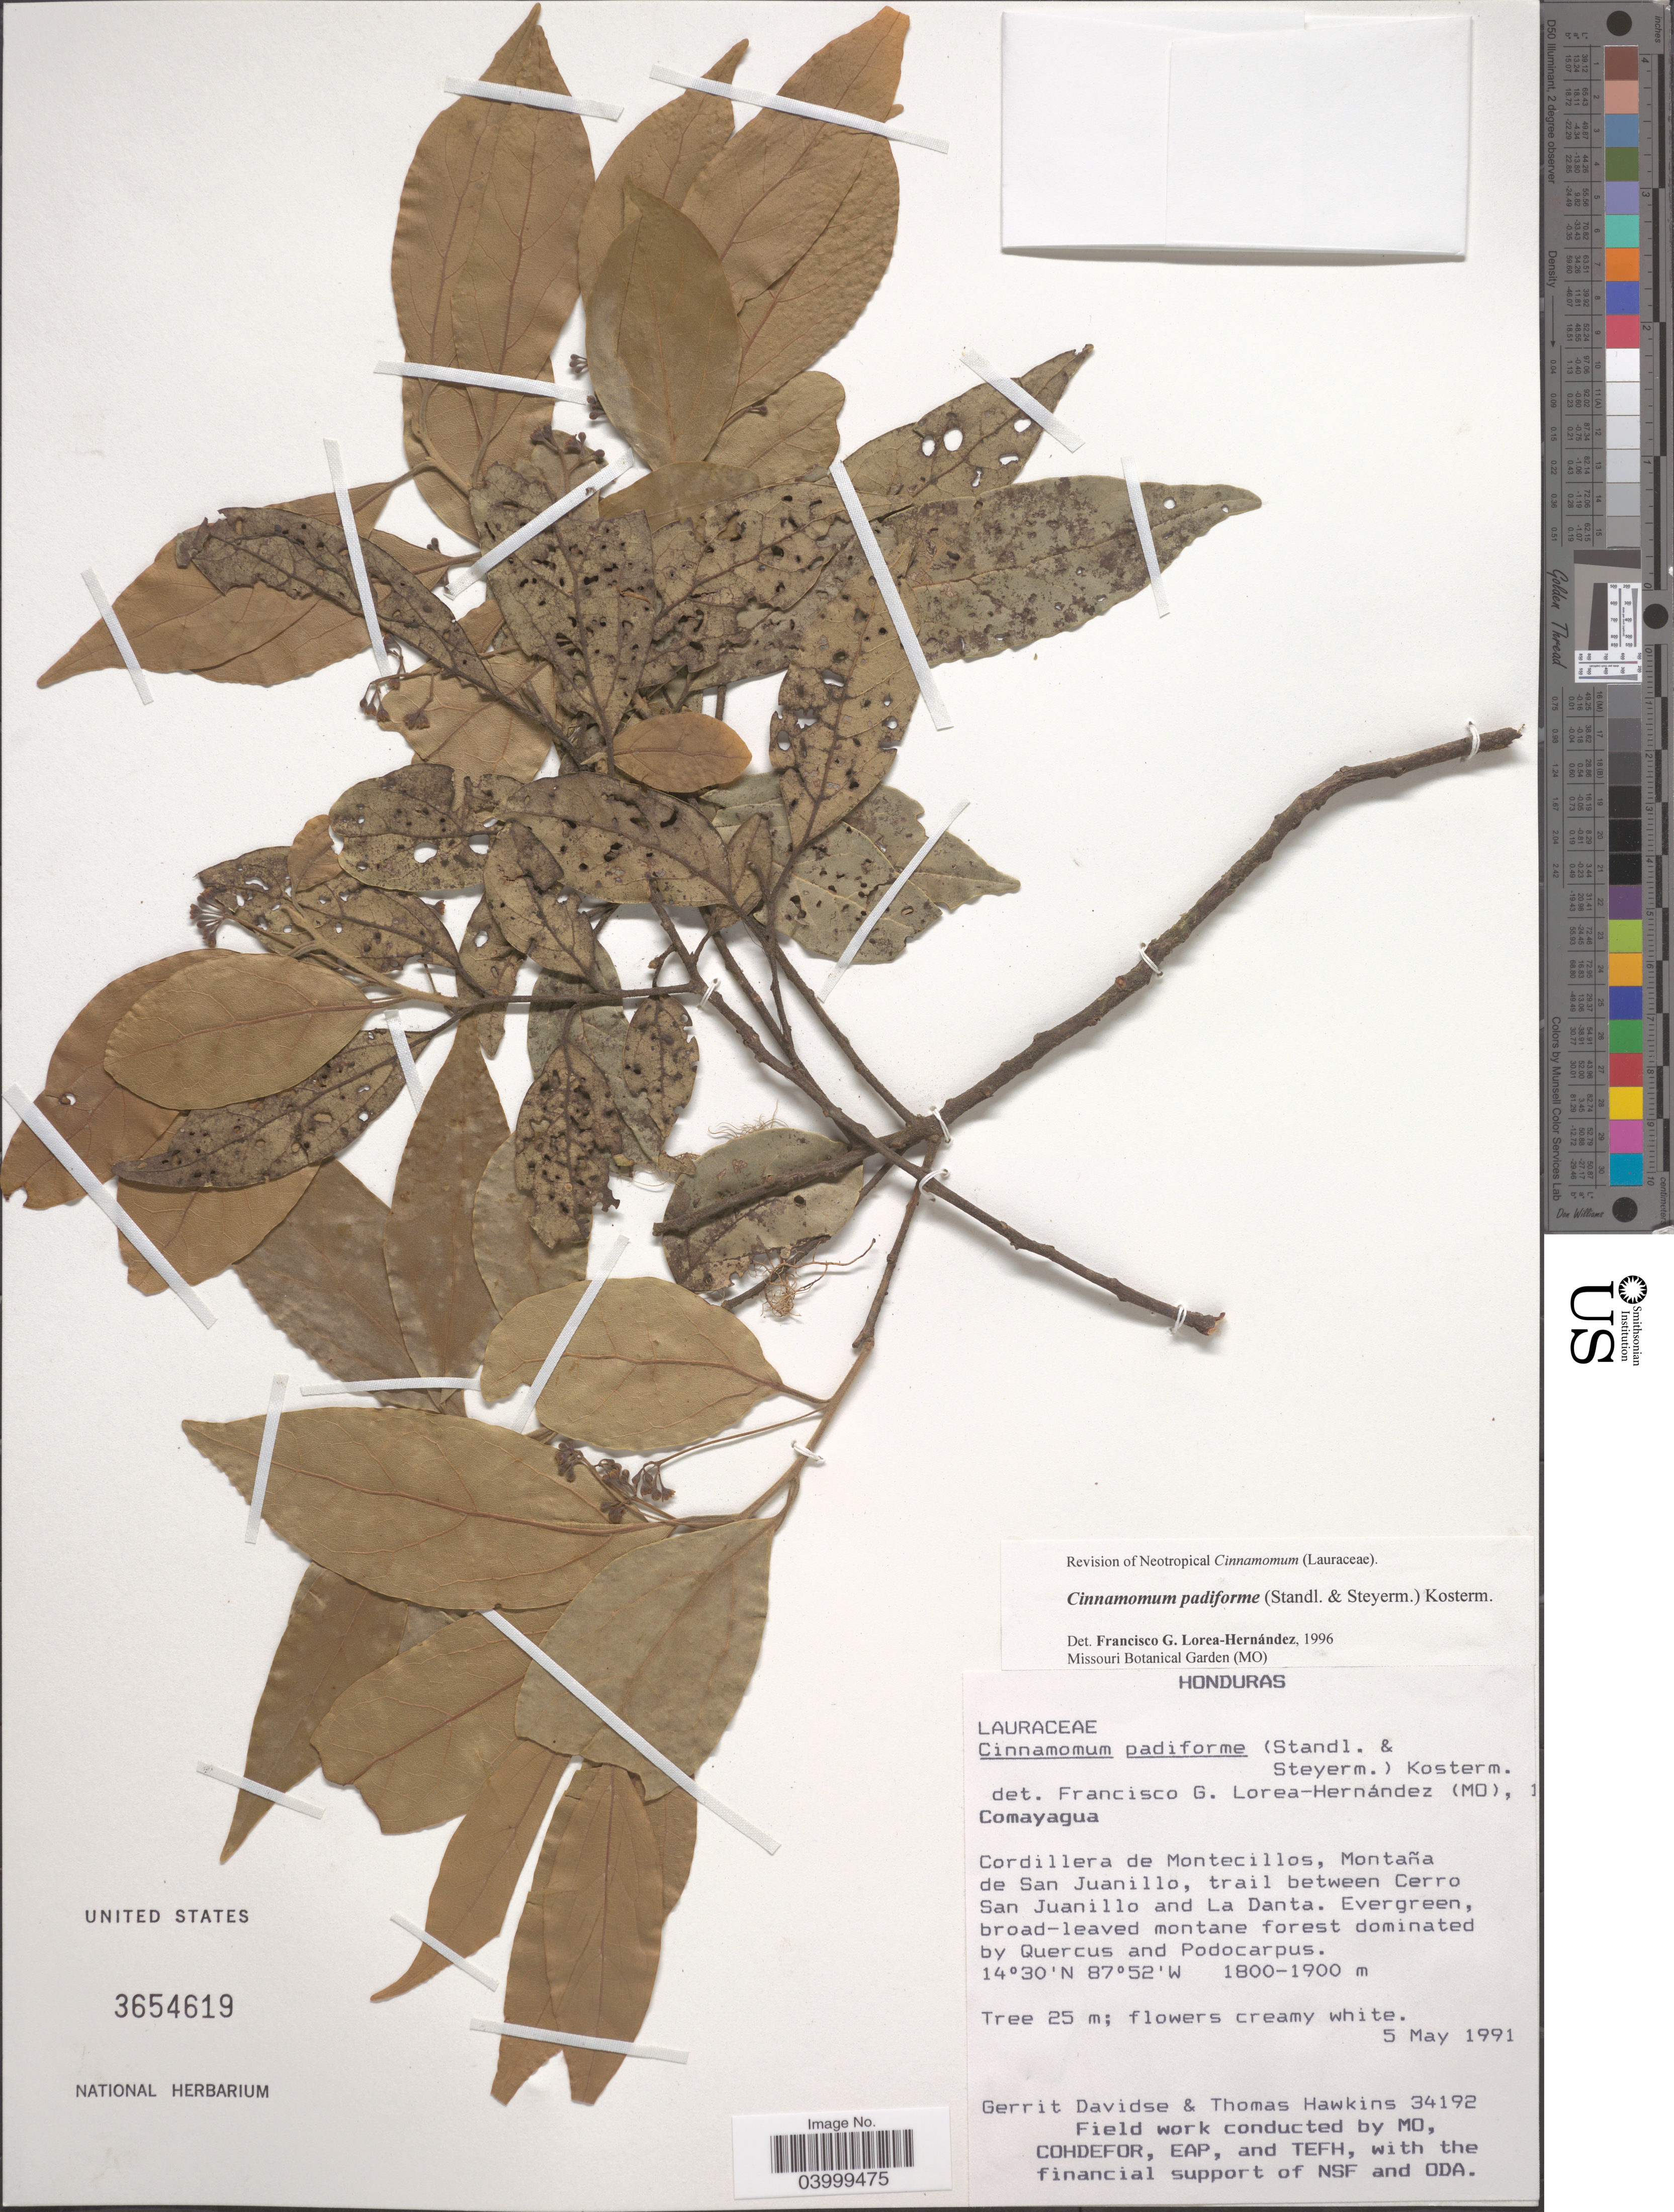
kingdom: Plantae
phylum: Tracheophyta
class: Magnoliopsida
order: Laurales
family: Lauraceae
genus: Cinnamomum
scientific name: Cinnamomum padiforme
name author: Standl. & Steyerm.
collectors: G. Davidse & T. Hawkins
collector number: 34192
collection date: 1991-05-05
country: Honduras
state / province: Comayagua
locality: Cordillera de Montecillos, Montaña de San Juanillo, trail between Cerro San Juanillo and La Danta.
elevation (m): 1800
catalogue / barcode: US 3654619